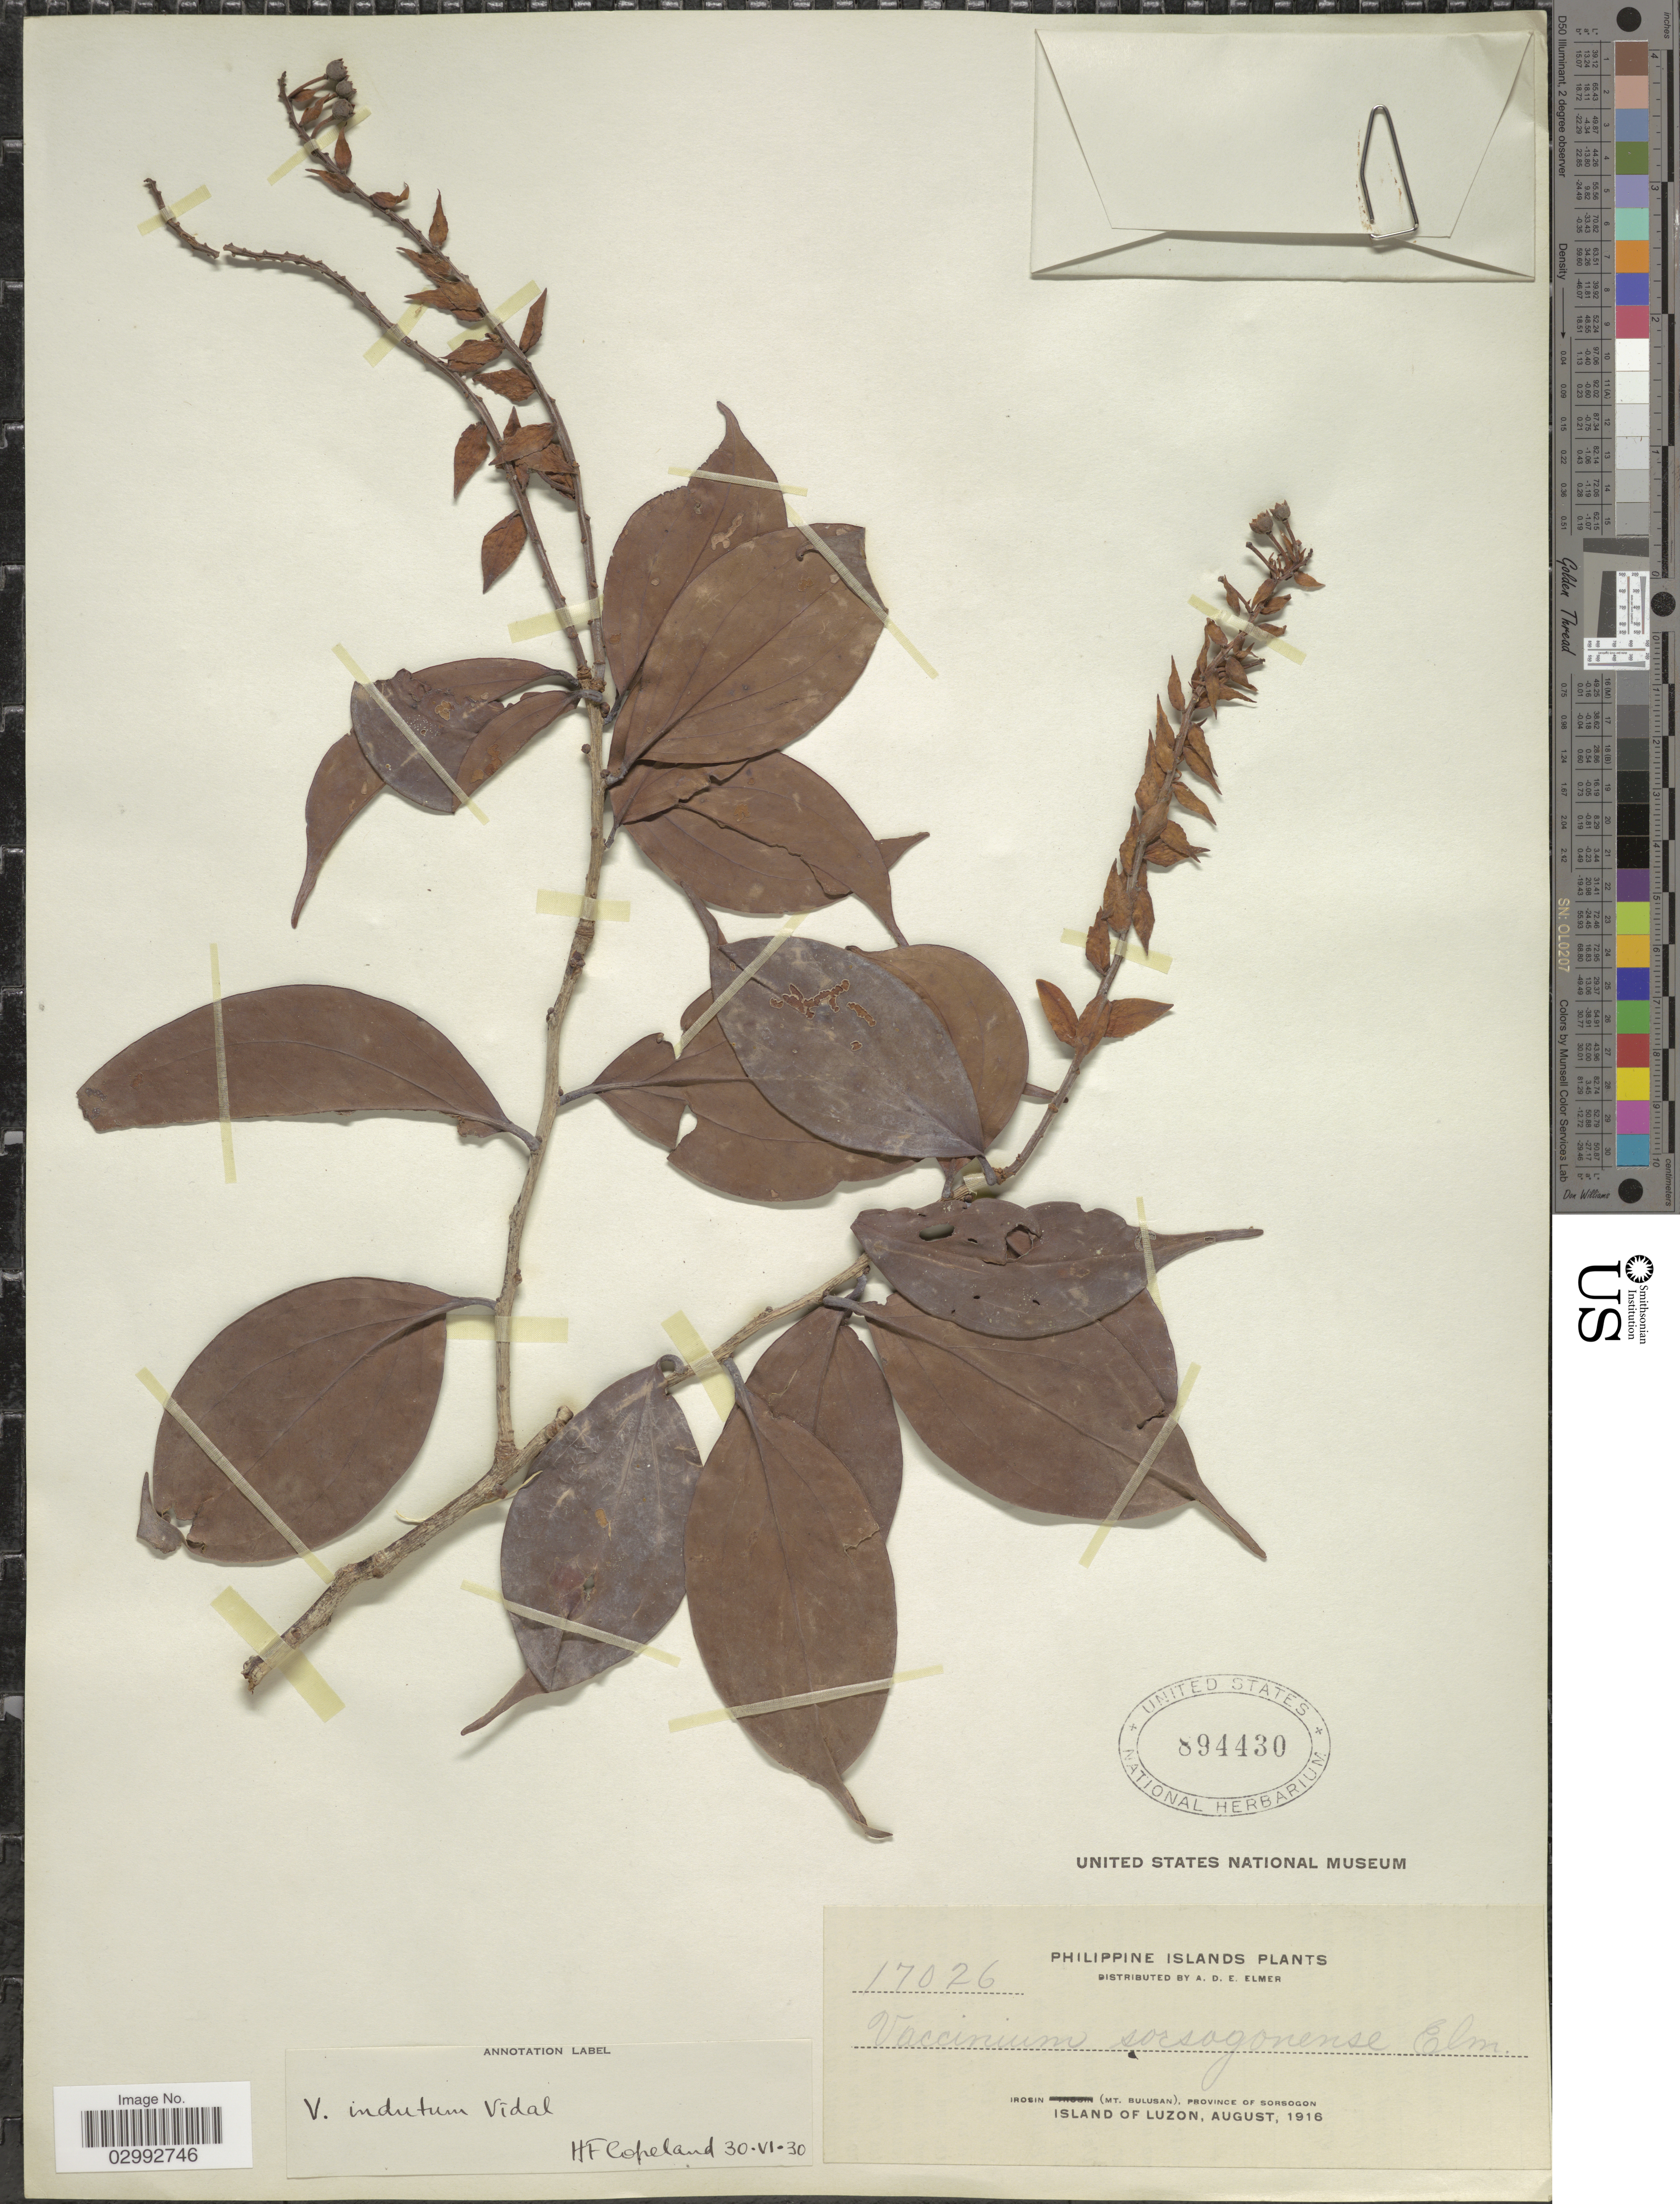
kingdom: Plantae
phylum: Tracheophyta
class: Magnoliopsida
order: Ericales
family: Ericaceae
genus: Vaccinium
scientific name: Vaccinium indutum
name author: S. Vidal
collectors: A. D. E. Elmer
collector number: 17026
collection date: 1916-08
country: Philippines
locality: Irosin (Mt. Bulusan), Province of Sorsogon, Island of Luzon.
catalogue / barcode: US 894430